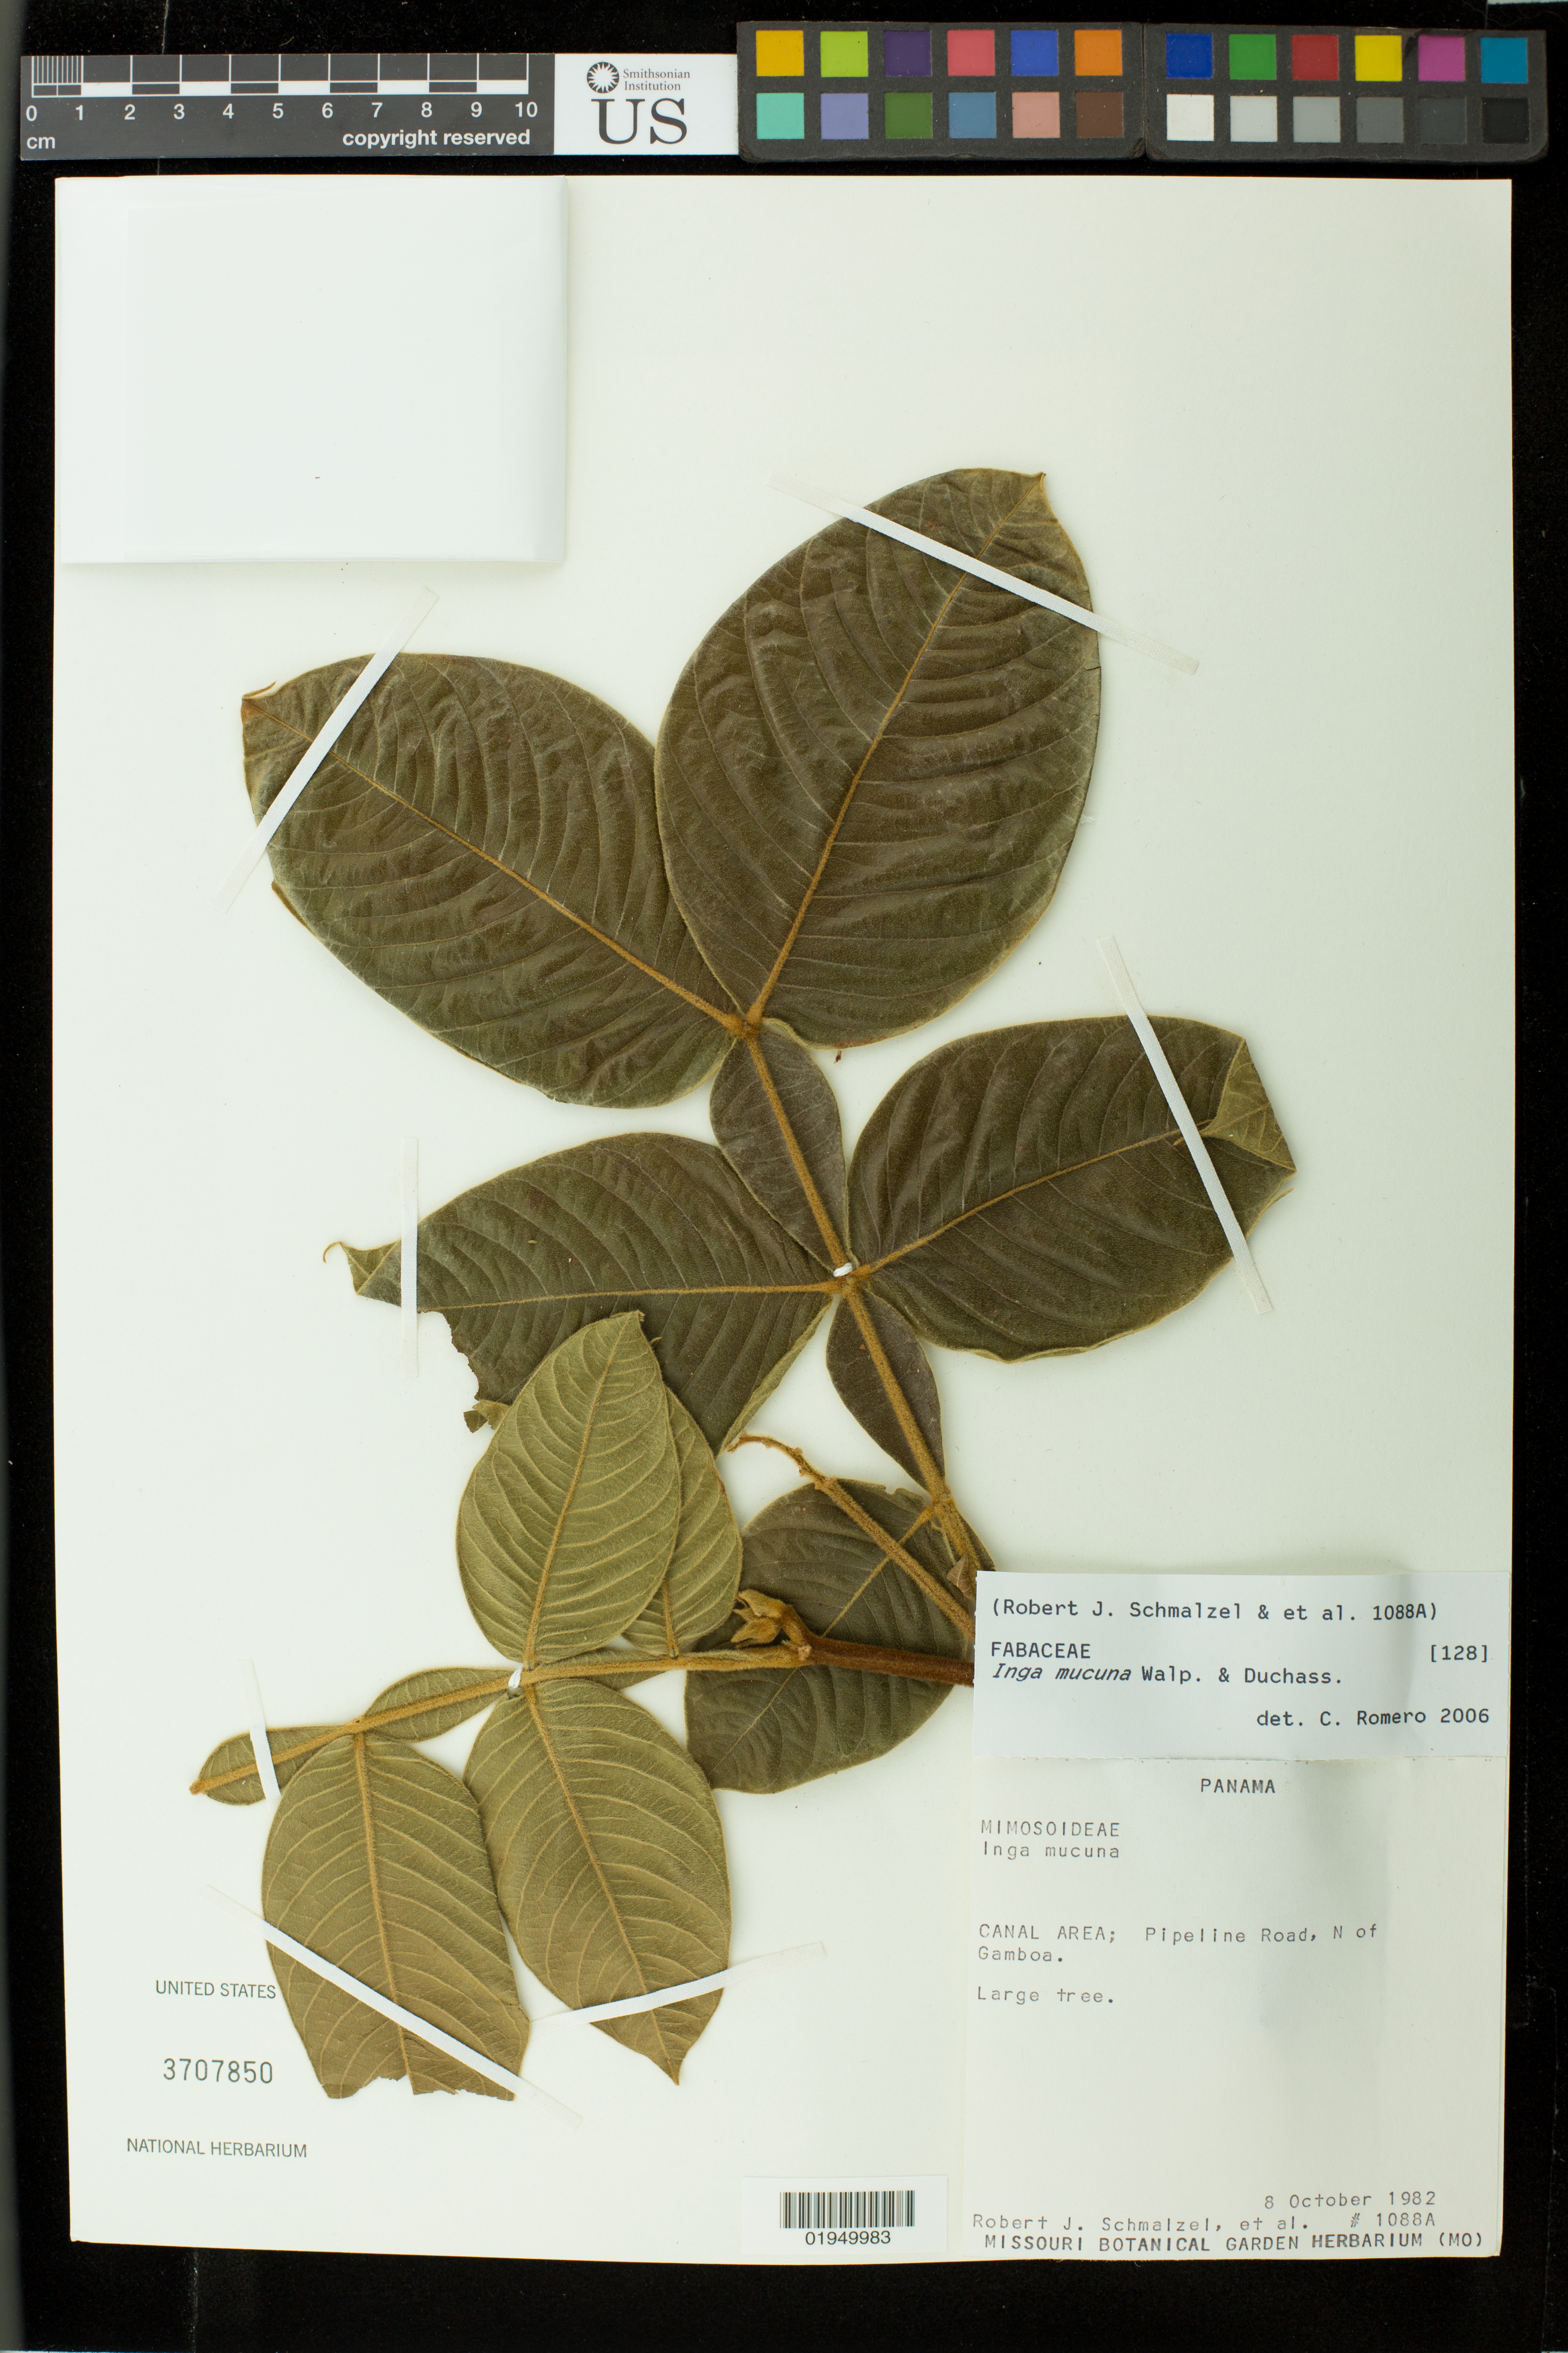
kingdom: Plantae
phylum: Tracheophyta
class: Magnoliopsida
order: Fabales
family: Fabaceae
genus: Inga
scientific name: Inga mucuna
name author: Walp.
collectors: R. Schmalzel et al.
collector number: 1088A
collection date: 1982-10-08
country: Panama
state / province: Colón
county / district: Canal Zone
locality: Pipeline Road, N of Gamboa. Canal Area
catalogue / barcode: US 3707850